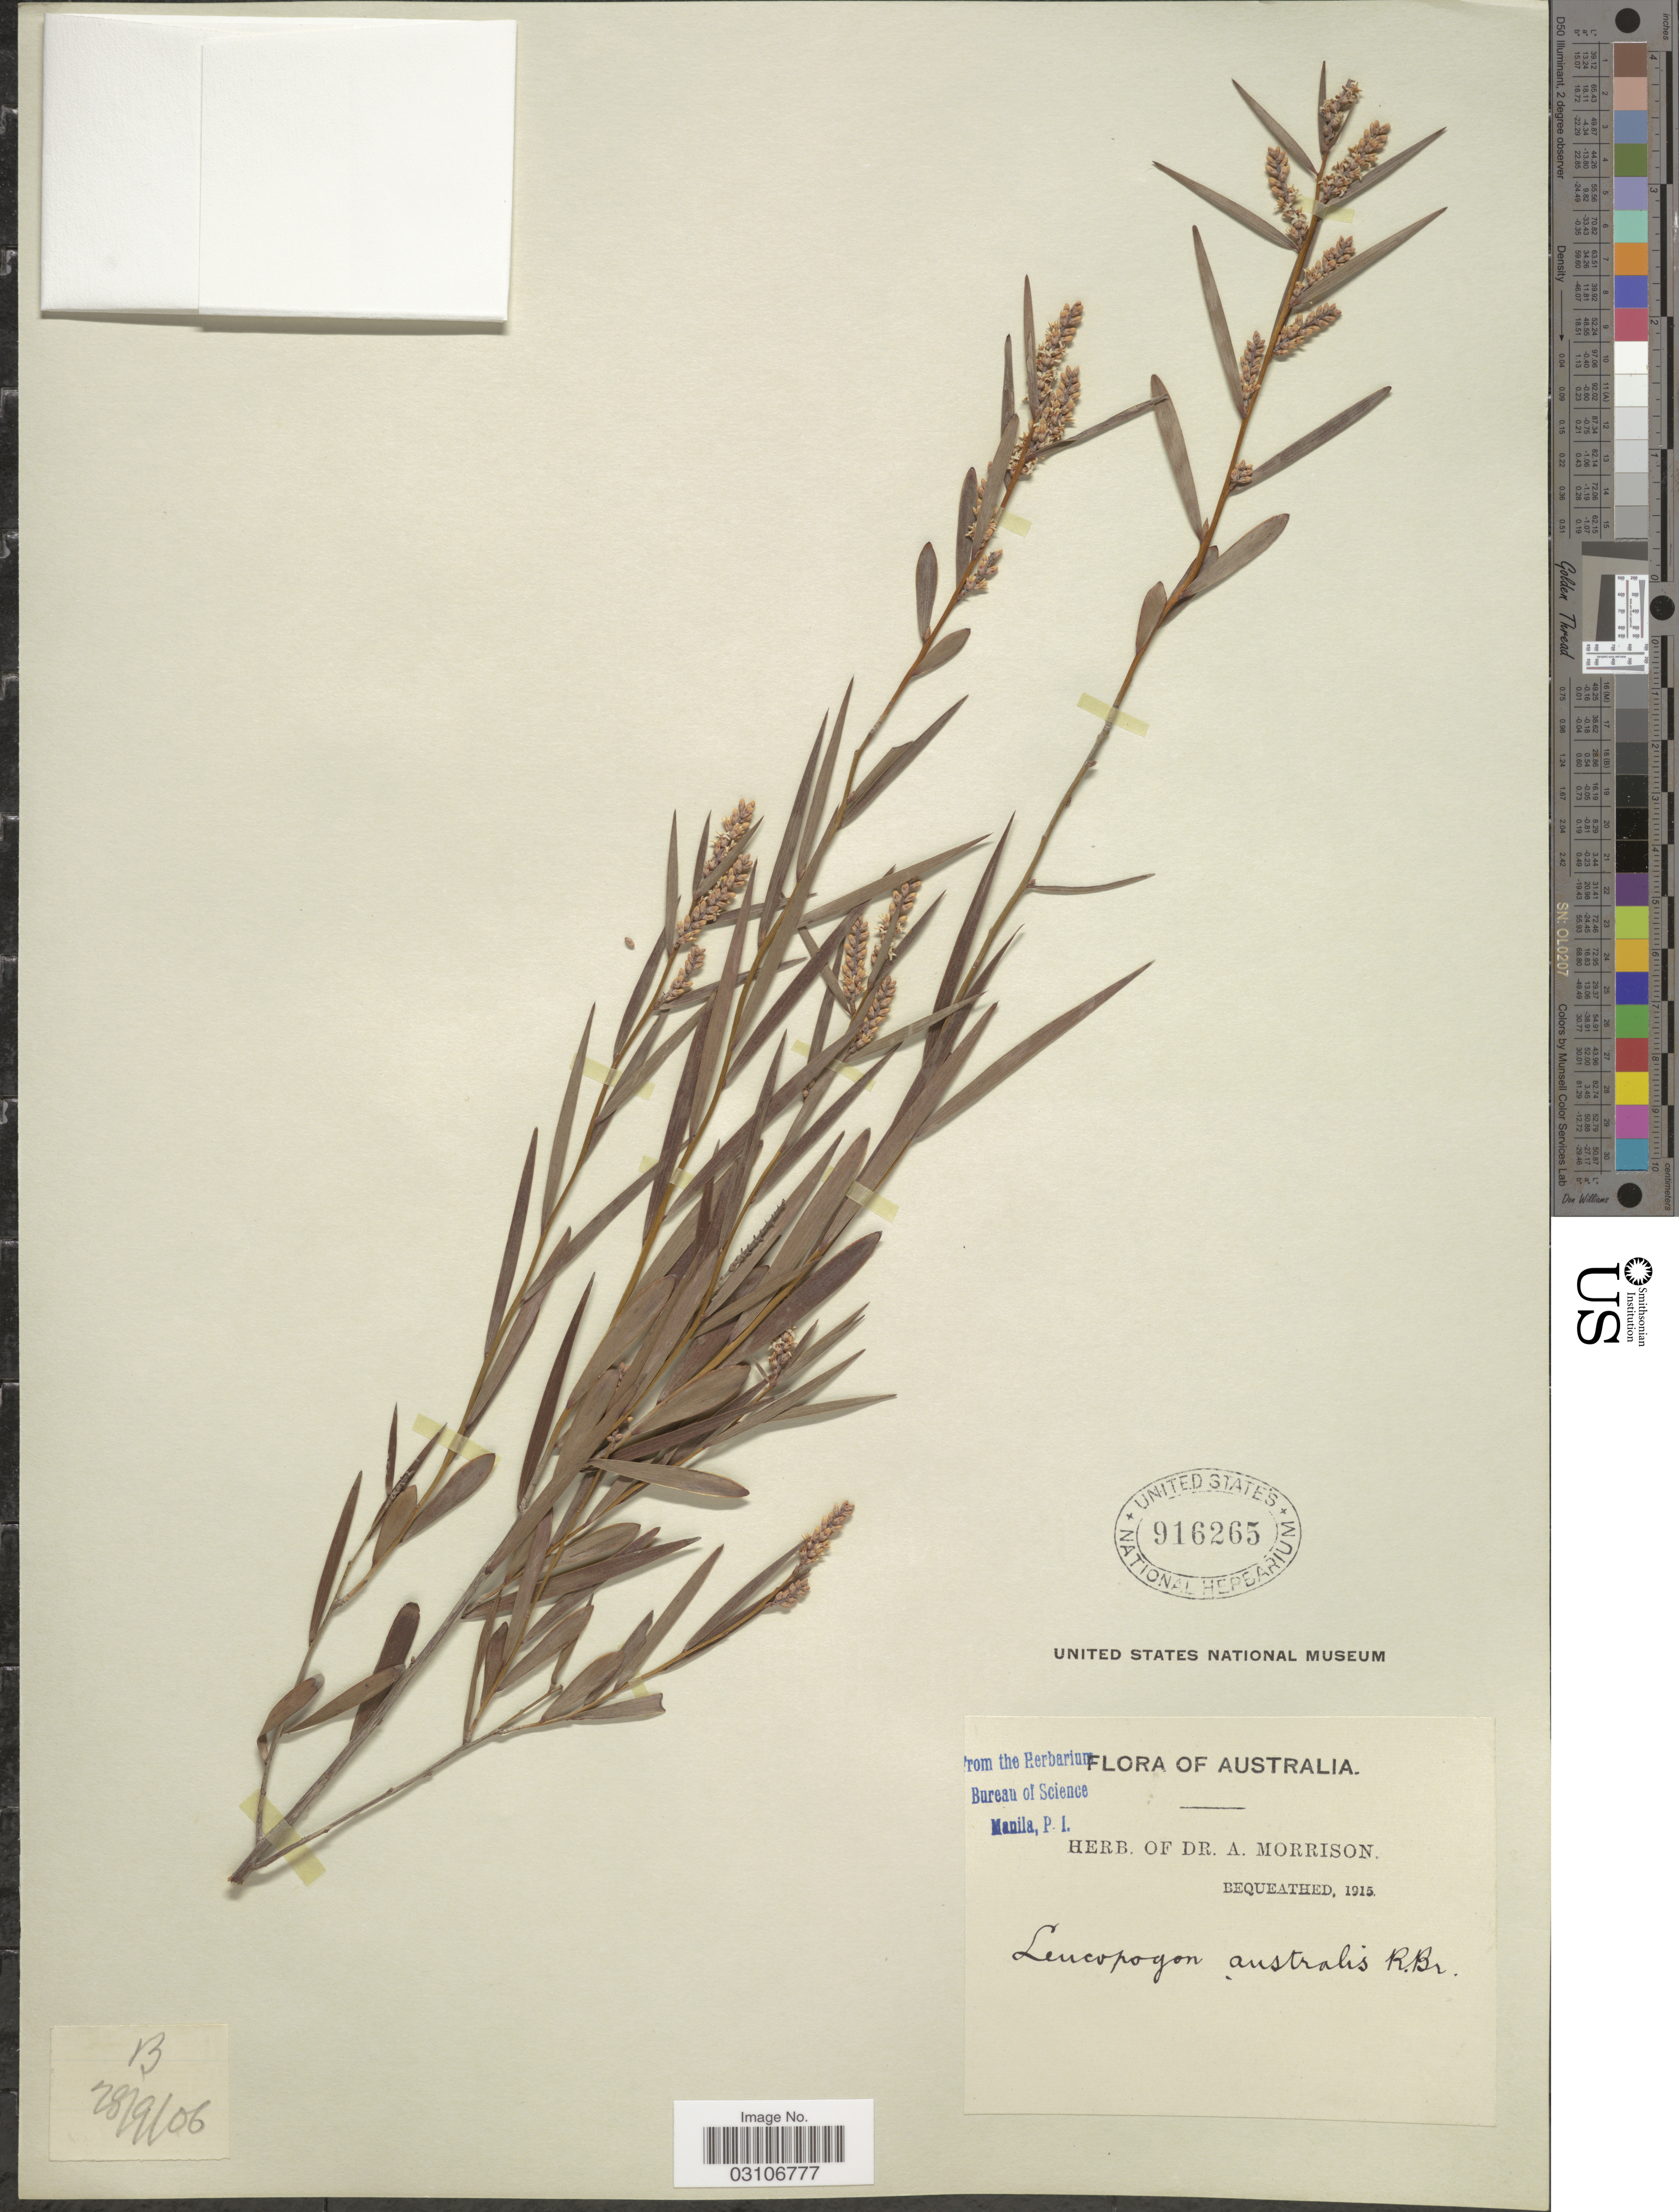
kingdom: Plantae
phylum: Tracheophyta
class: Magnoliopsida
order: Ericales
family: Ericaceae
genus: Leucopogon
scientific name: Leucopogon australis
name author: R. Br.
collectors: ex herb. Dr. A. Morrison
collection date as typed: Transcribed d/m/y: 28/9/6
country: Australia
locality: B.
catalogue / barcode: US 916265